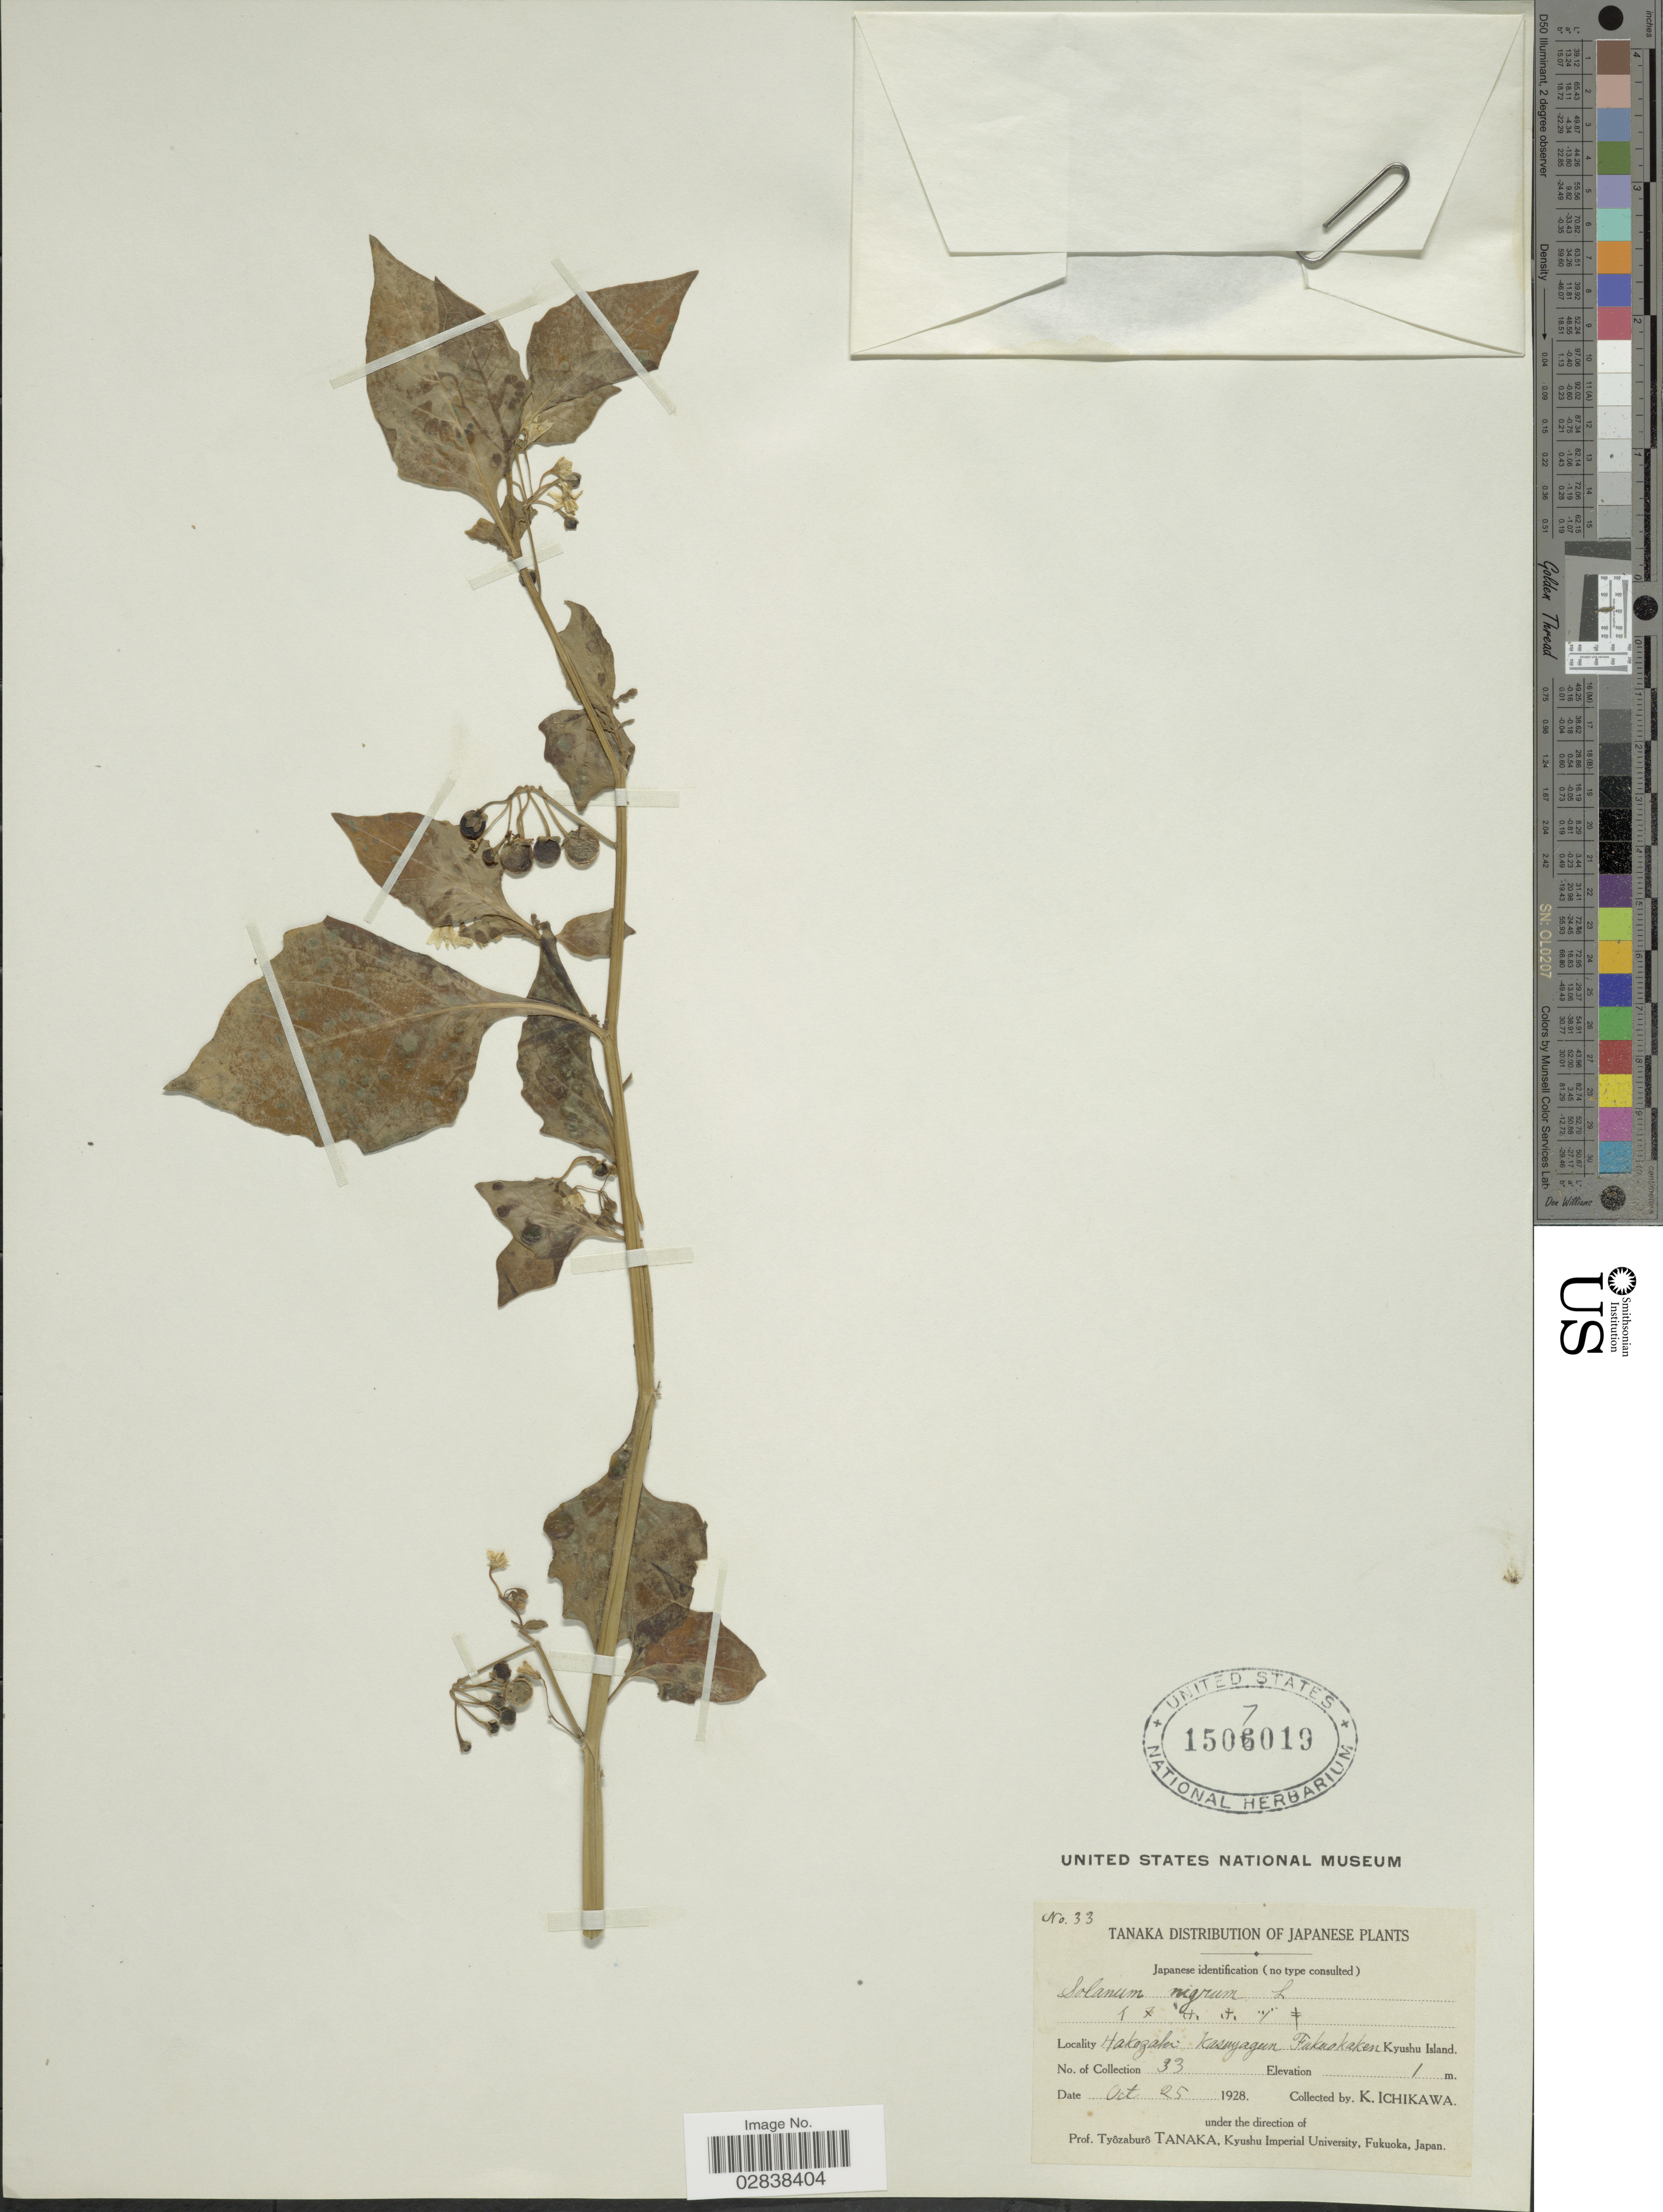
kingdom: Plantae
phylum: Tracheophyta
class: Magnoliopsida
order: Solanales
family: Solanaceae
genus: Solanum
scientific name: Solanum nigrum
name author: L.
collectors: K. Ichikawa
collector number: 33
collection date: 1928-10-25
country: Japan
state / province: Hukuoka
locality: Hakozaki, Kasmyagun Fukuokaken, Kyushu Island.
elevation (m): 1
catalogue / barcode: US 1507019